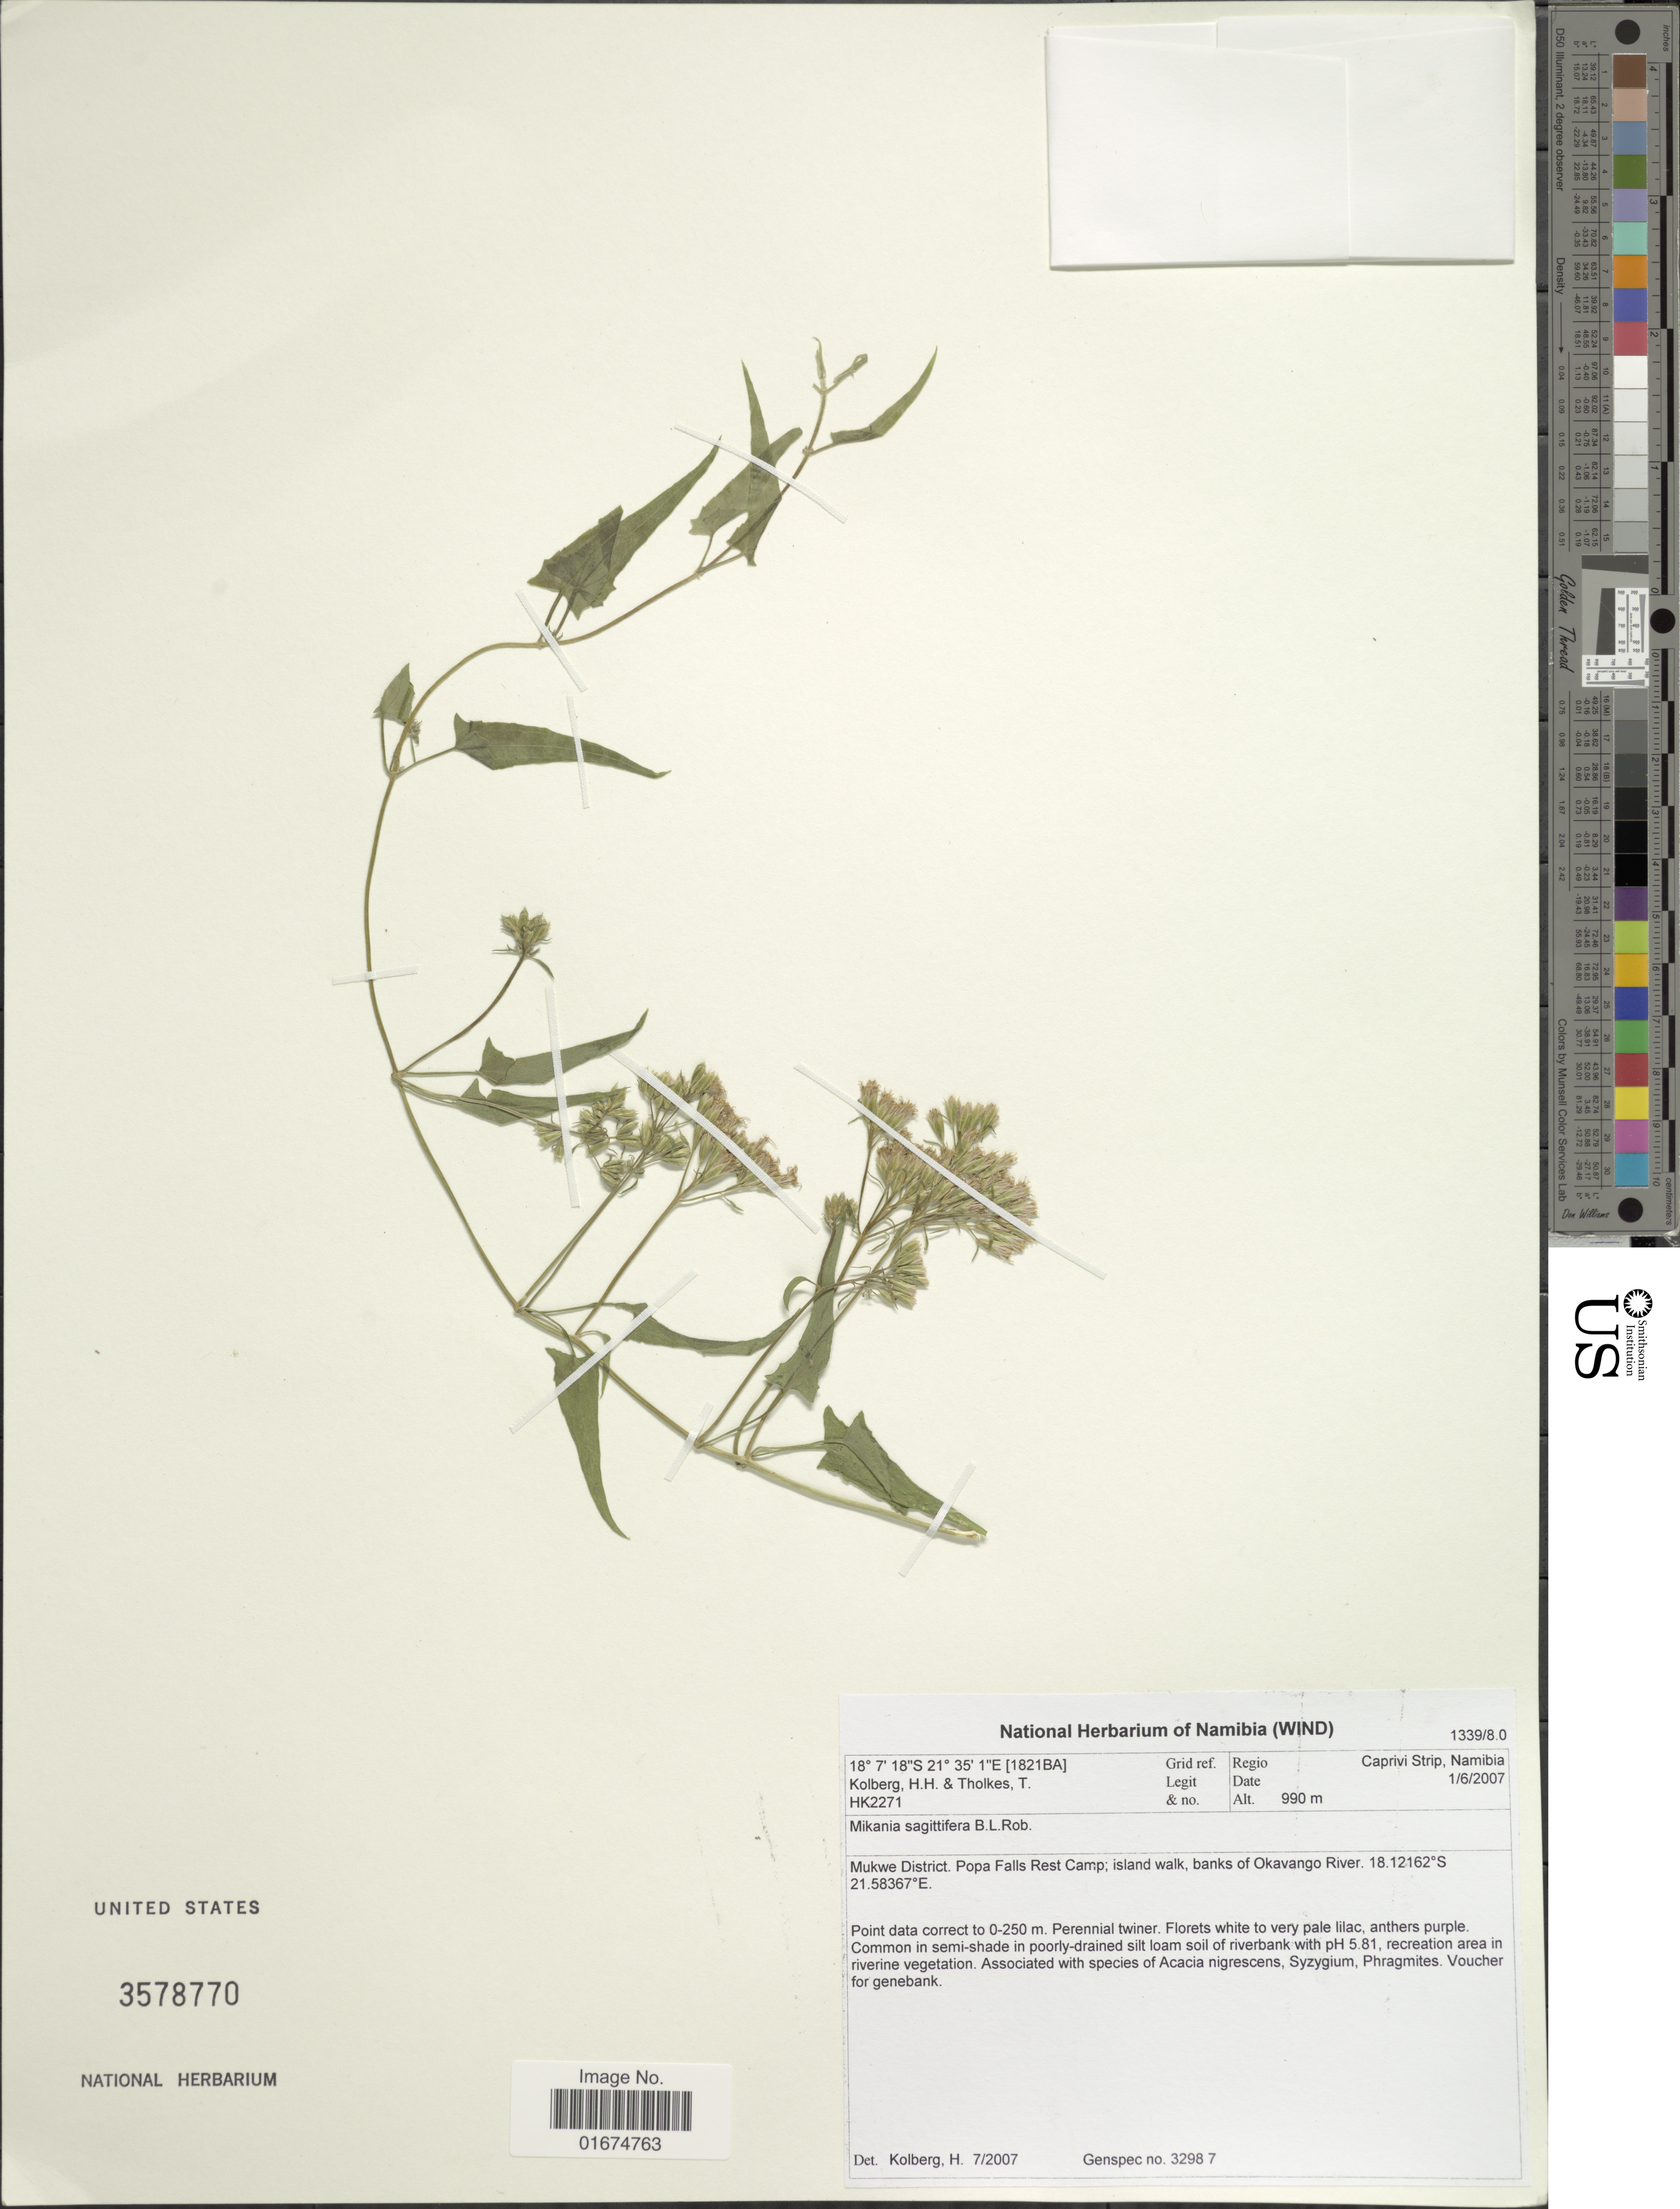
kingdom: Plantae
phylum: Tracheophyta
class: Magnoliopsida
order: Asterales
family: Asteraceae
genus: Mikania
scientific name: Mikania sagittifera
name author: B.L. Rob.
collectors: H. H. Kolberg & T. Tholkes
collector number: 2271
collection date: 2007-06-01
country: Namibia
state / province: Caprivi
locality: Caprivi Strips, Mukwe District. Popa Falls Rest Camp; island walk, banks of Okavango River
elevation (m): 990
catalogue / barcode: US 3578770